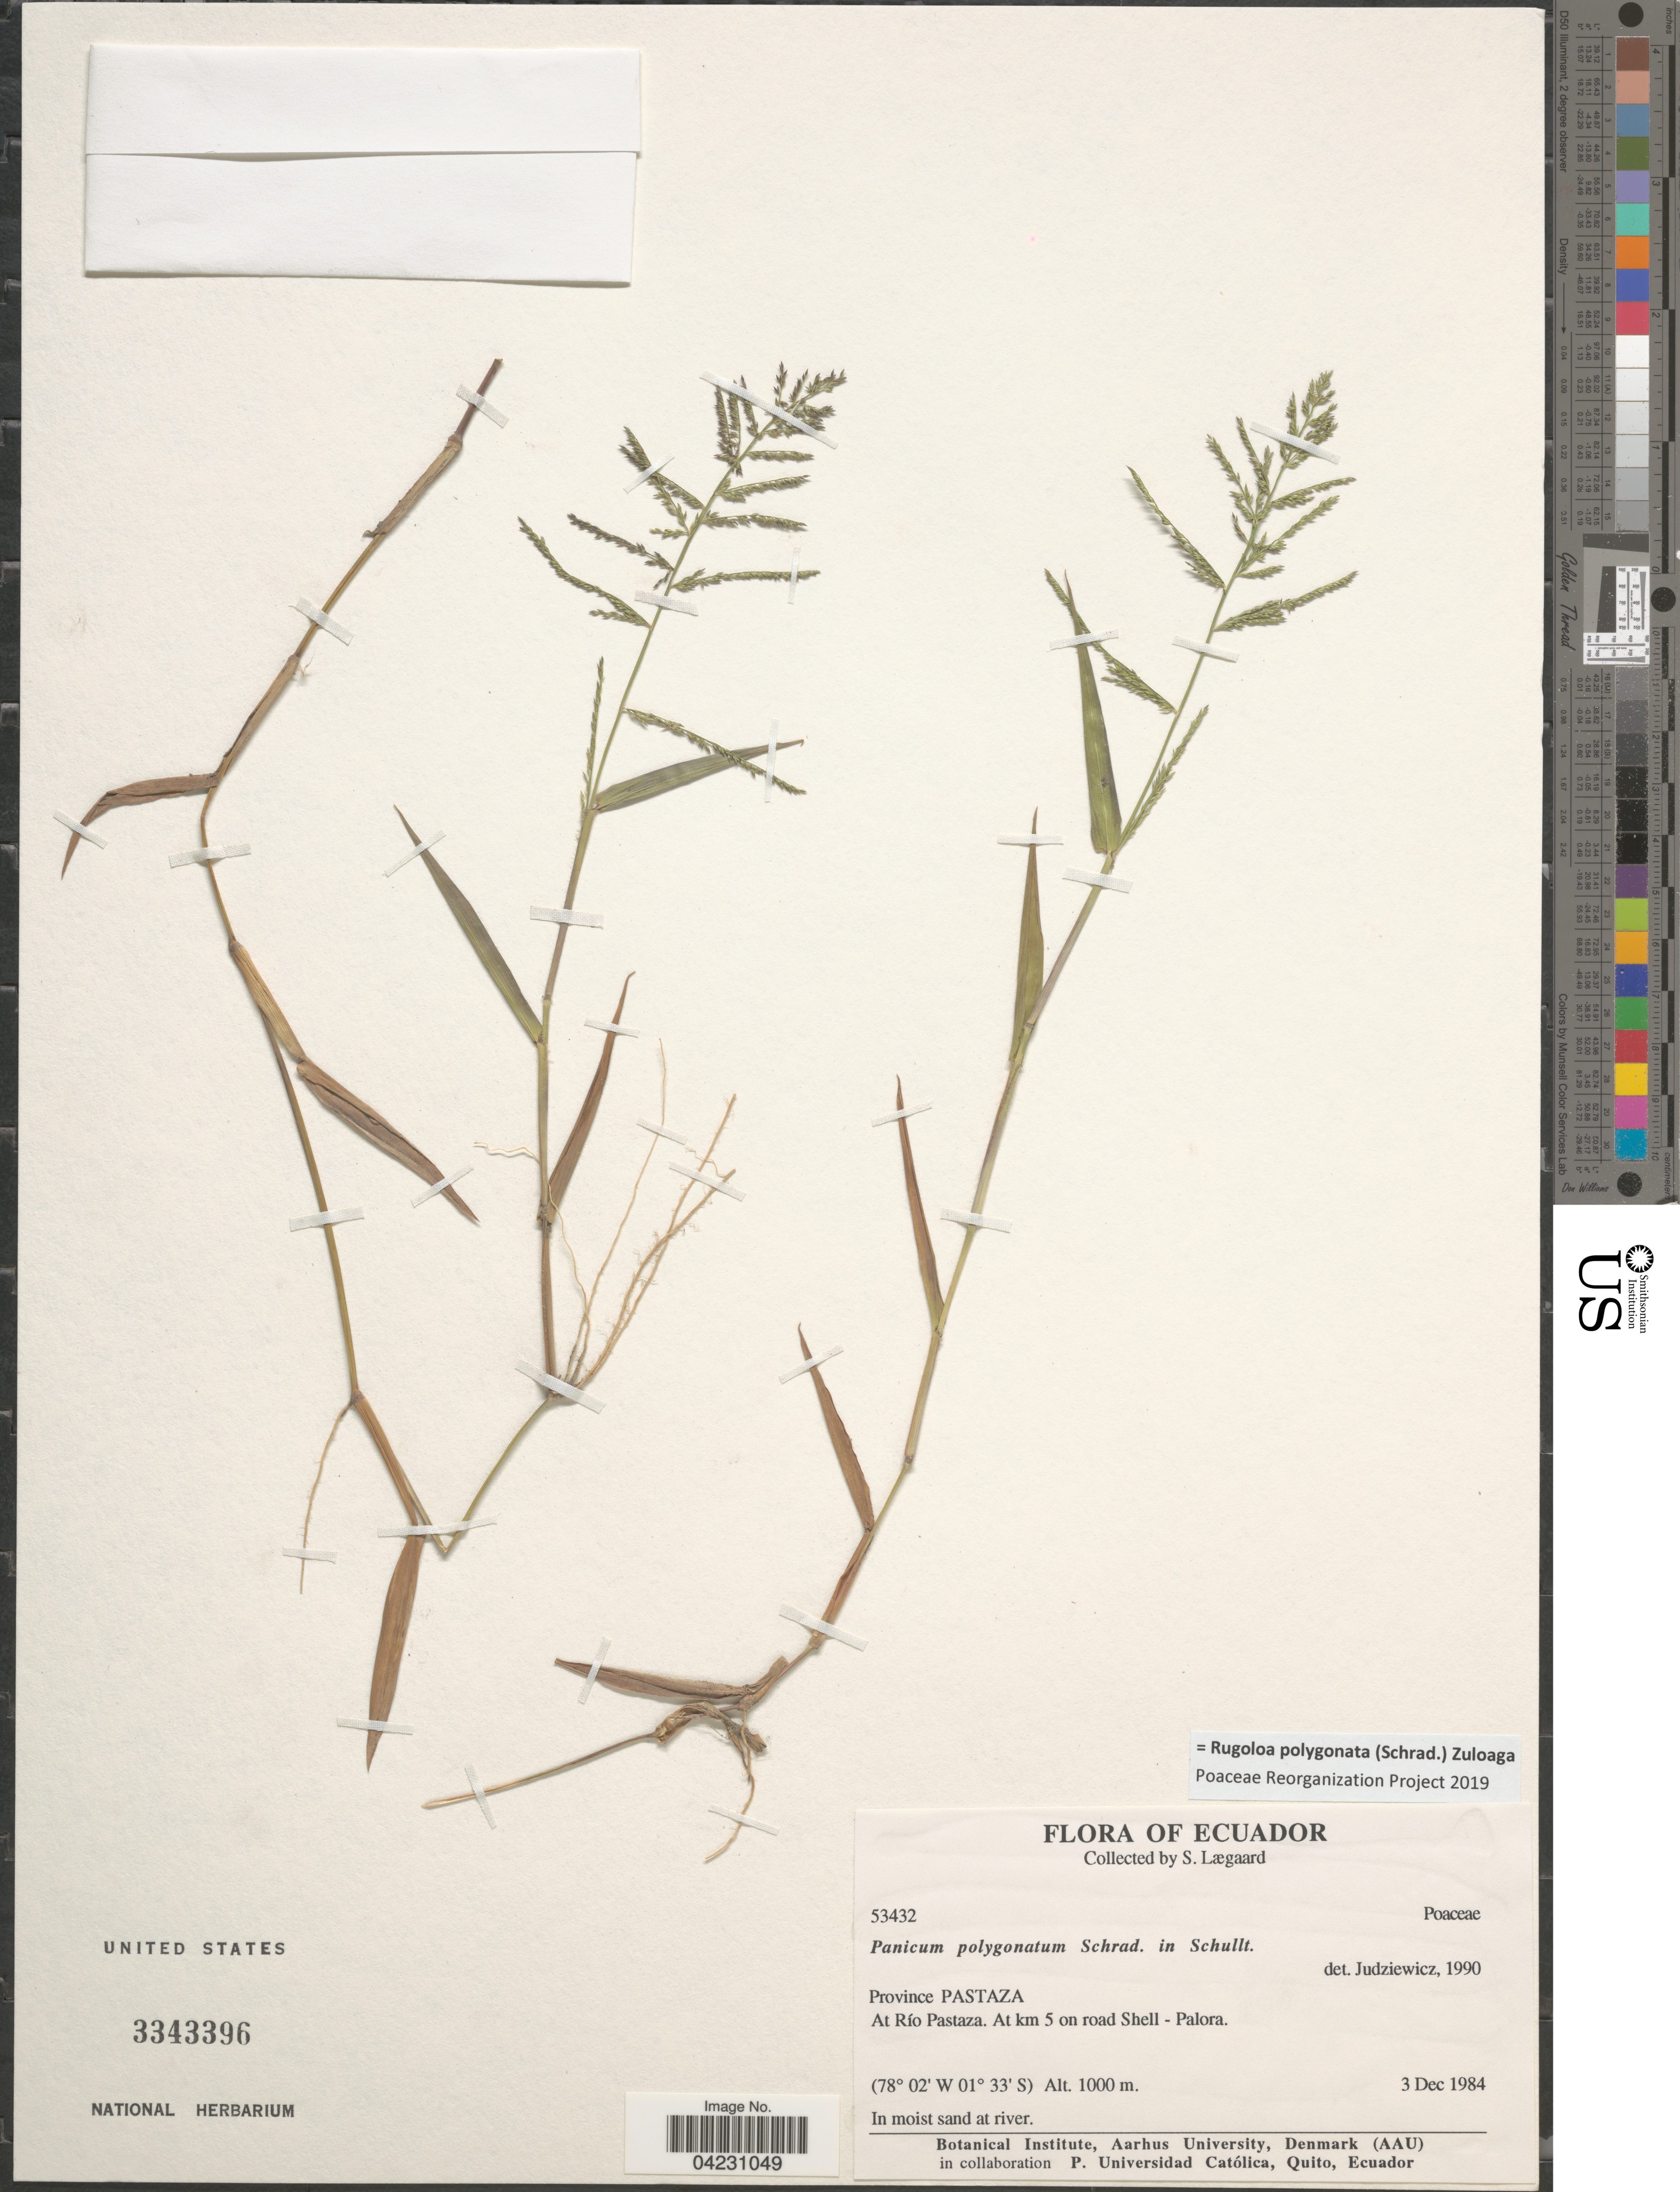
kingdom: Plantae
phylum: Tracheophyta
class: Liliopsida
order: Poales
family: Poaceae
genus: Rugoloa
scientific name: Rugoloa polygonata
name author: (Schrad.) Zuloaga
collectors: S. Lægaard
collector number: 53432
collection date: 1984-12-03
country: Ecuador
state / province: Pastaza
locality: Province Pastaza. At Río Pastaza. At km 5 on road Shell - Palora. In moist sand at river.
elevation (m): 1000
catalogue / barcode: US 3343396